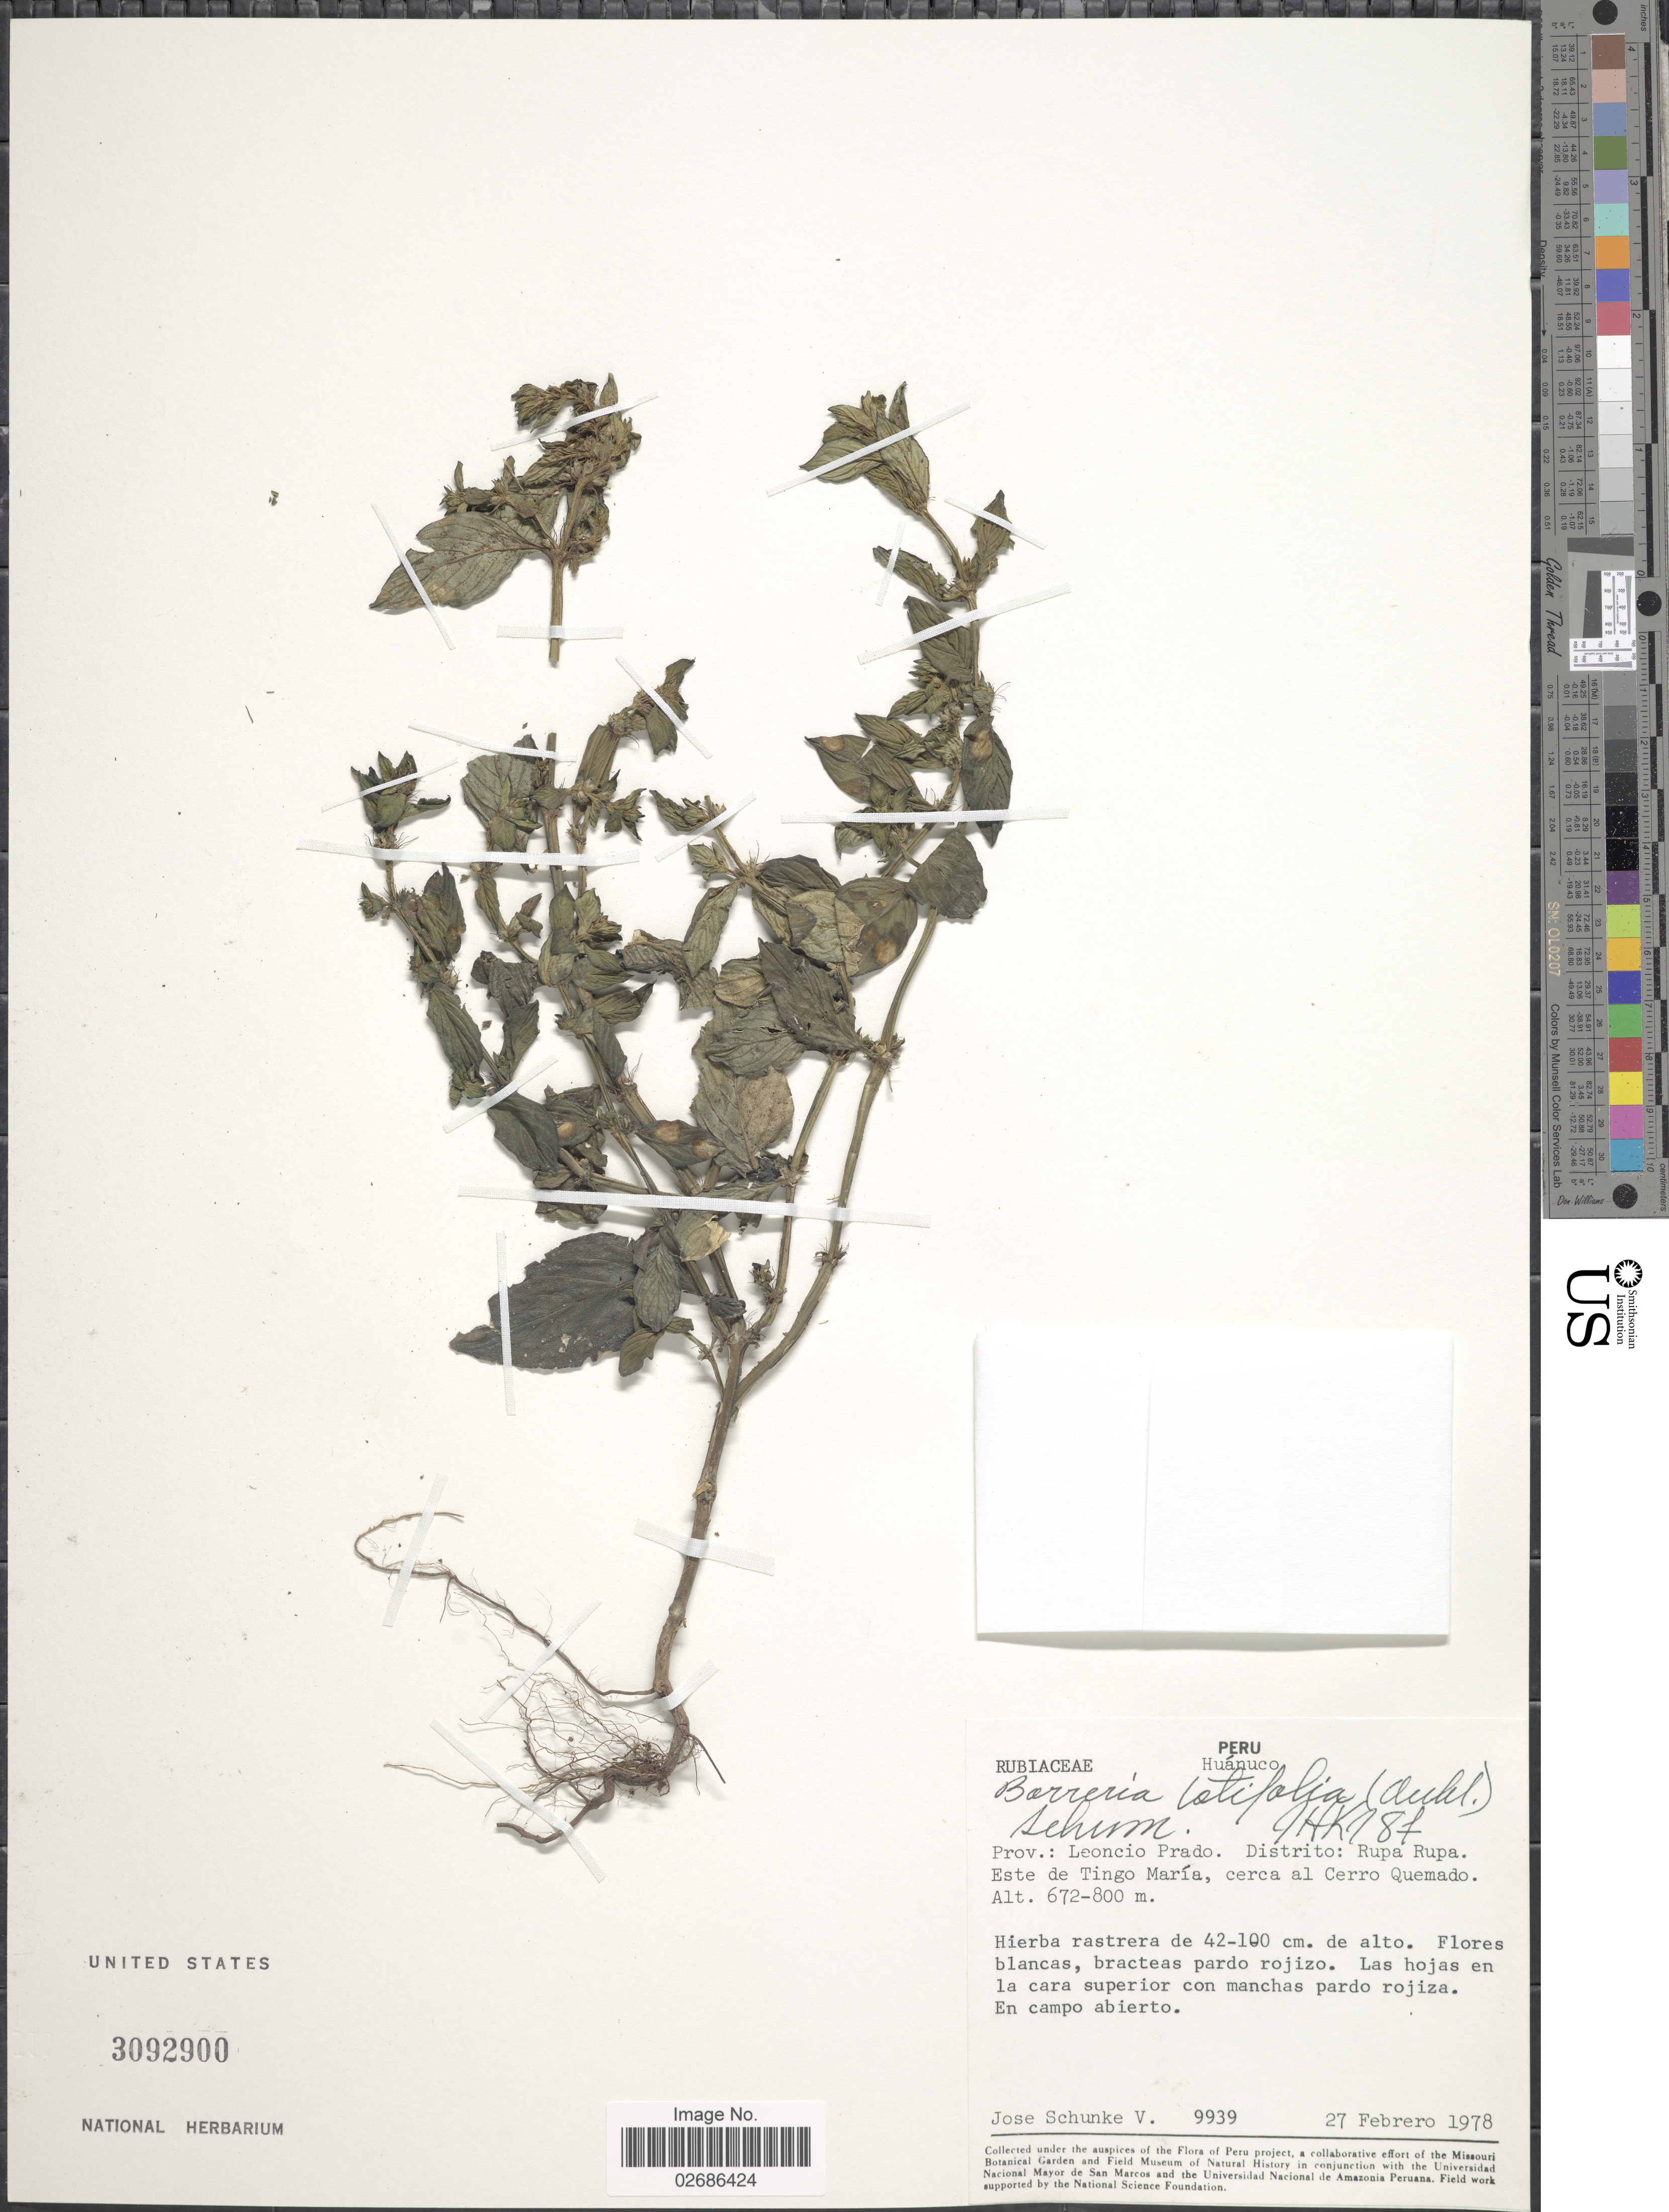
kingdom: Plantae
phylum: Tracheophyta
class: Magnoliopsida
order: Gentianales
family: Rubiaceae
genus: Borreria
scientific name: Borreria latifolia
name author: (Aubl.) K. Schum.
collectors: J. Schunke Vigo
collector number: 9939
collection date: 1978-02-27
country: Peru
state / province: Huánuco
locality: Prov. Leoncio Prado, Distrito: Rupa Rupa, Este de Tingo Maria, ecrca al Cerro Quemado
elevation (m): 672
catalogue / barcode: US 3092900